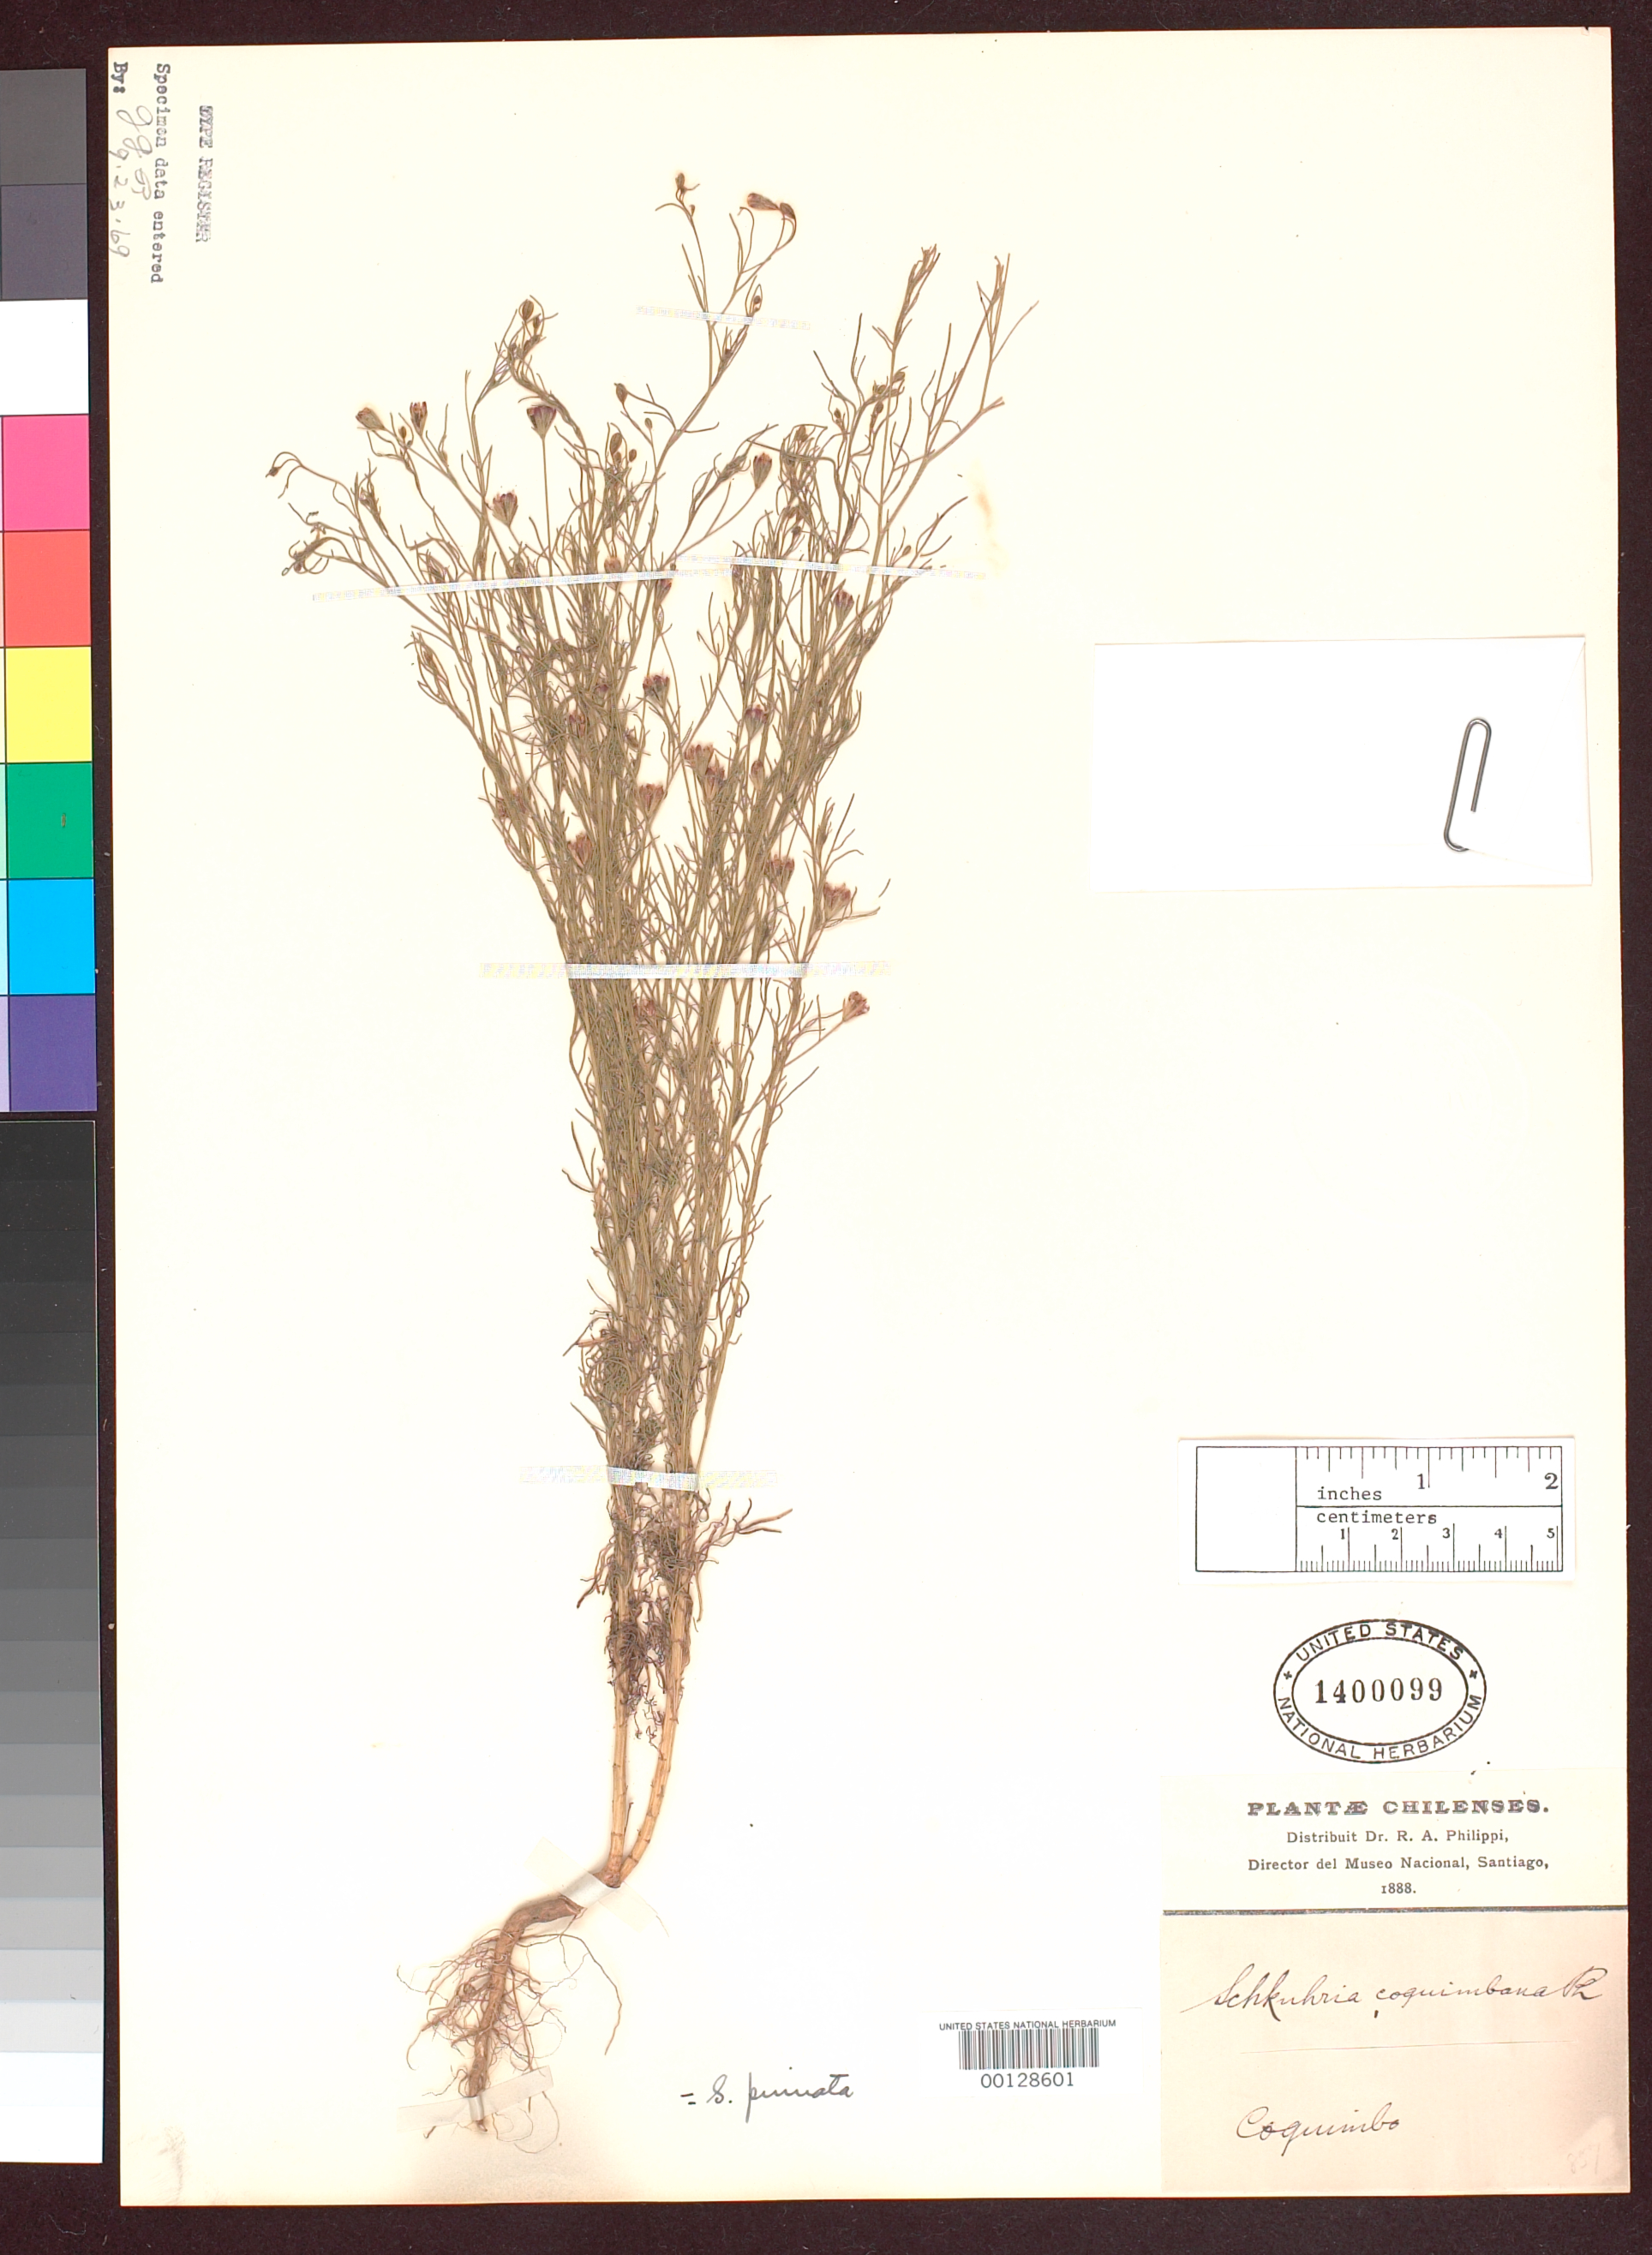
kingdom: Plantae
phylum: Tracheophyta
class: Magnoliopsida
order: Asterales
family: Asteraceae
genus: Schkuhria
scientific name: Schkuhria coquimbana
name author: Phil.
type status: Type Collection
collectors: R. A. Philippi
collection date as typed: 1888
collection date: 1888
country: Chile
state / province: Coquimbo (IV)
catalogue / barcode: US 1400099